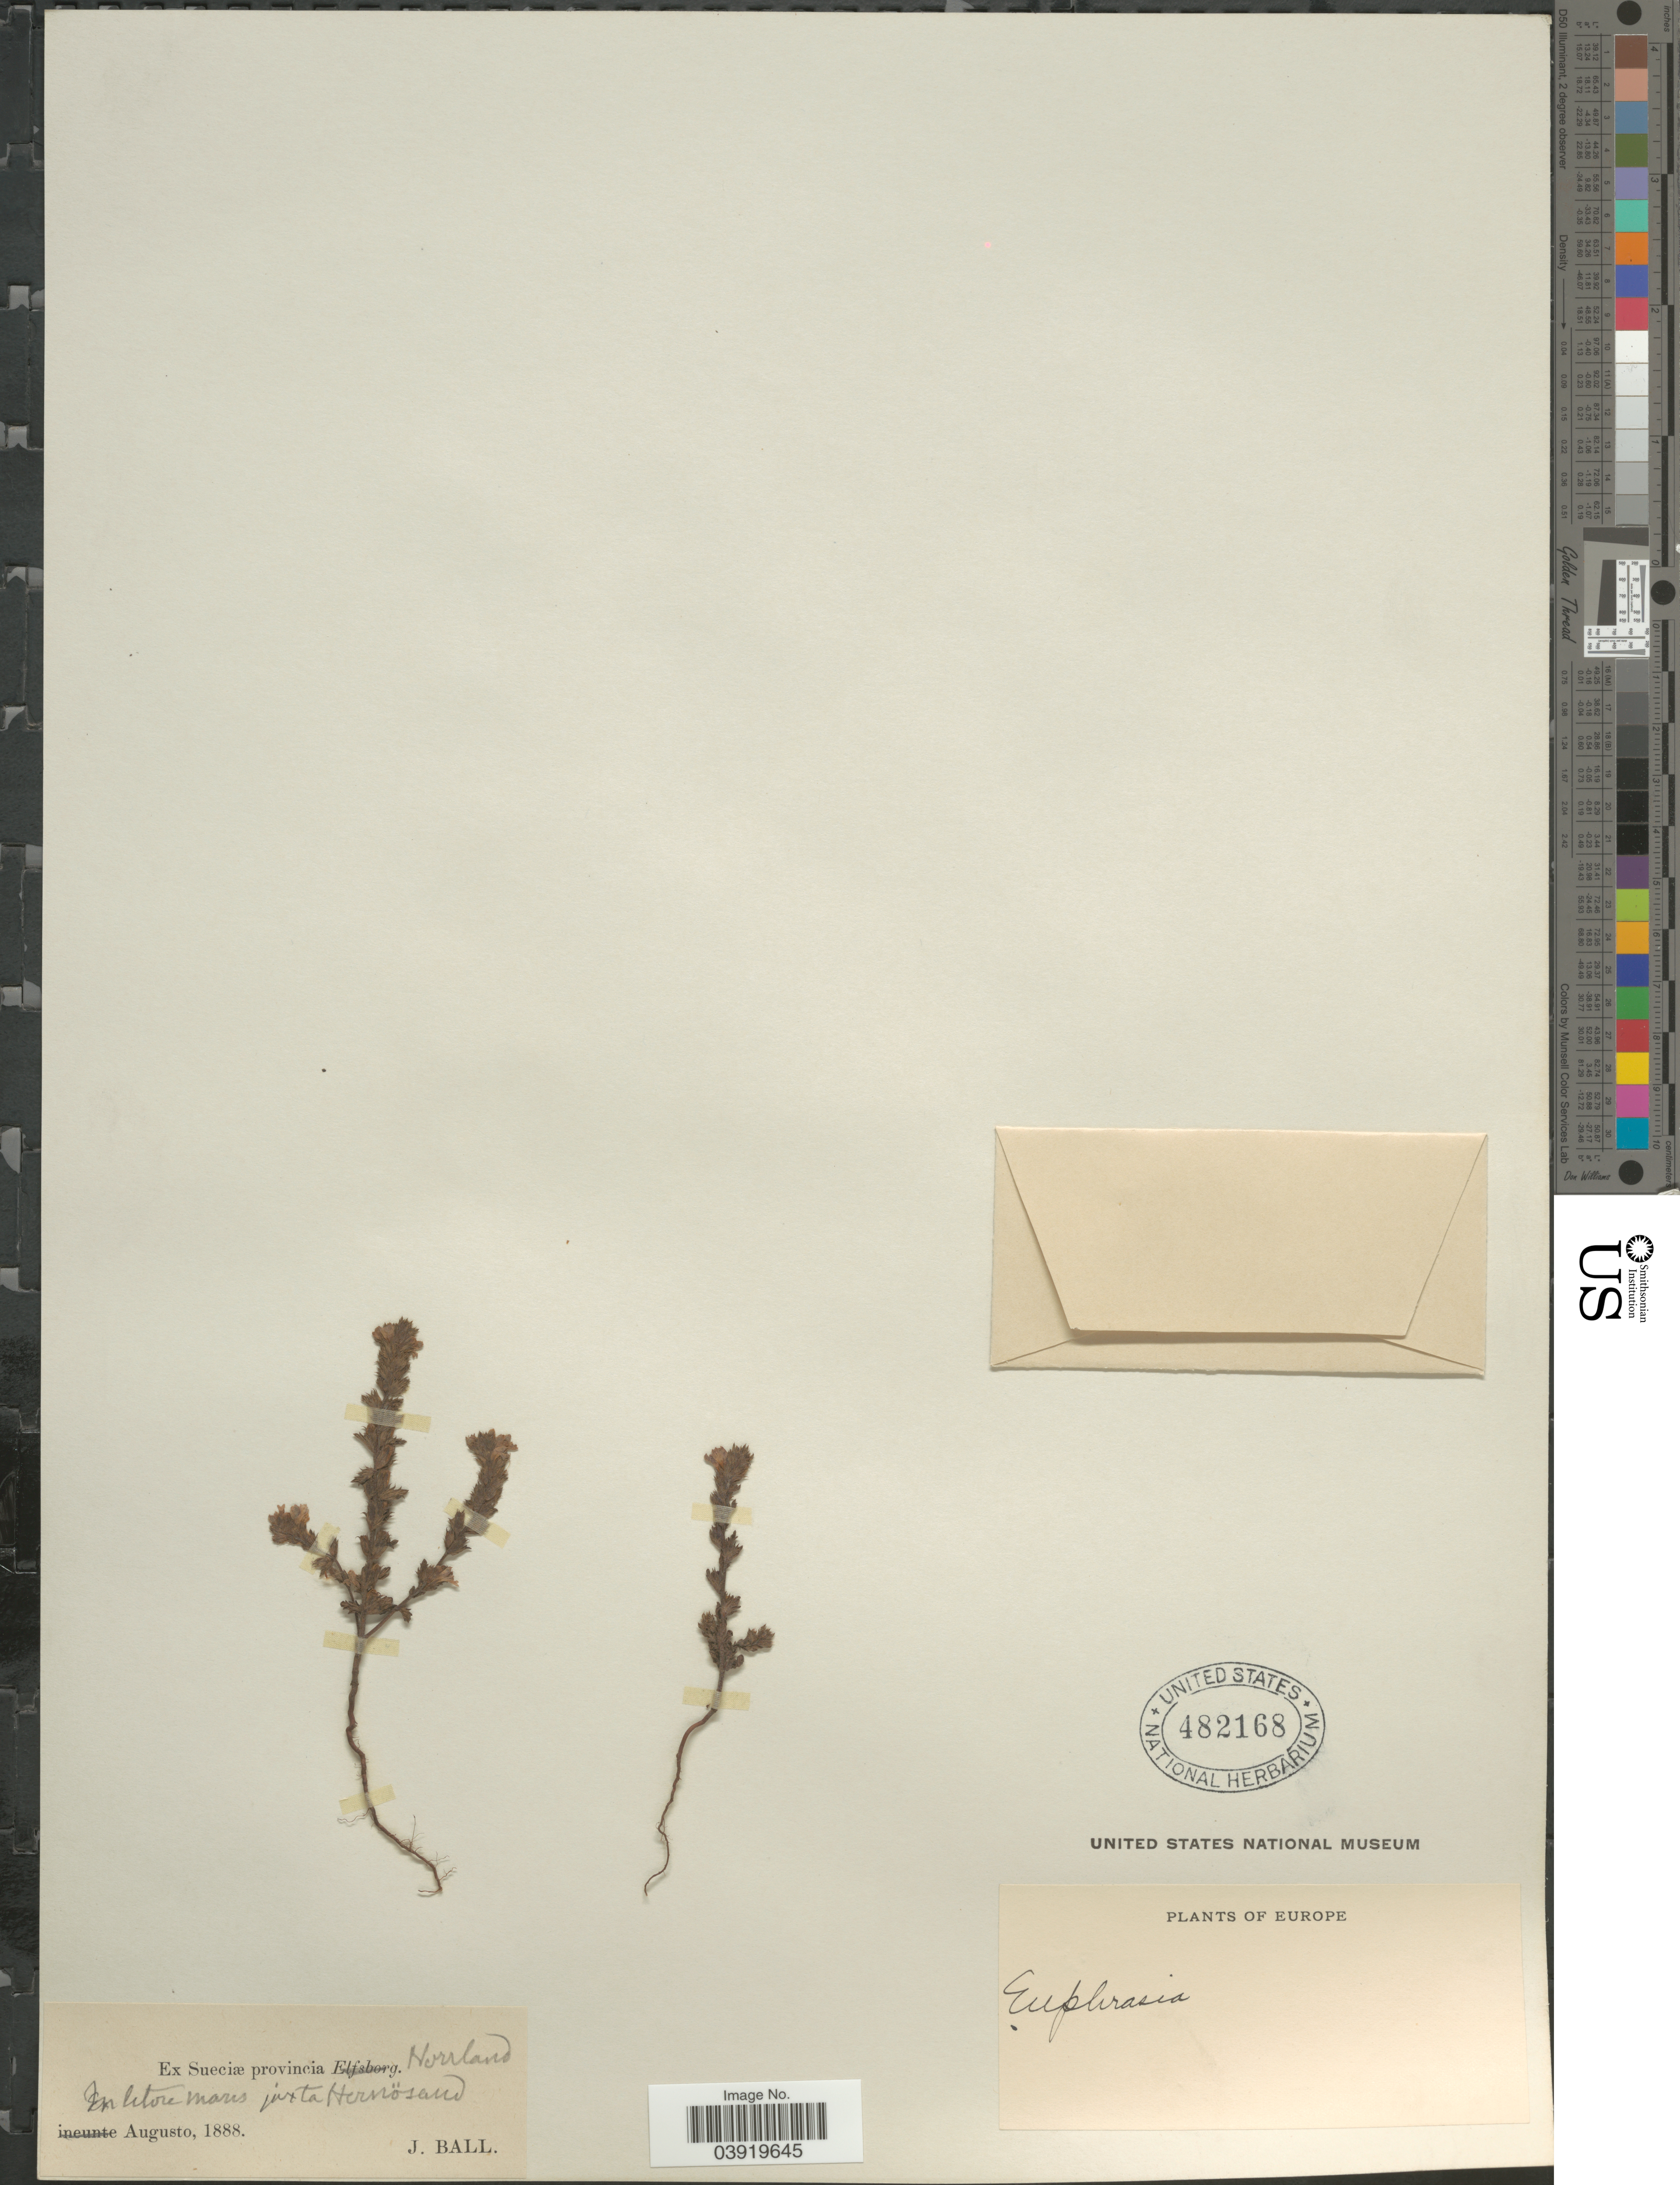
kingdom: Plantae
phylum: Tracheophyta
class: Magnoliopsida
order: Lamiales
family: Orobanchaceae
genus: Euphrasia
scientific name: Euphrasia sp.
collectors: J. Ball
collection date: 1888-08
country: Sweden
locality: Ex Sueciæ provincia Norrland. In litore maris juxta Hernösaud. Europe.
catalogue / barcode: US 482168